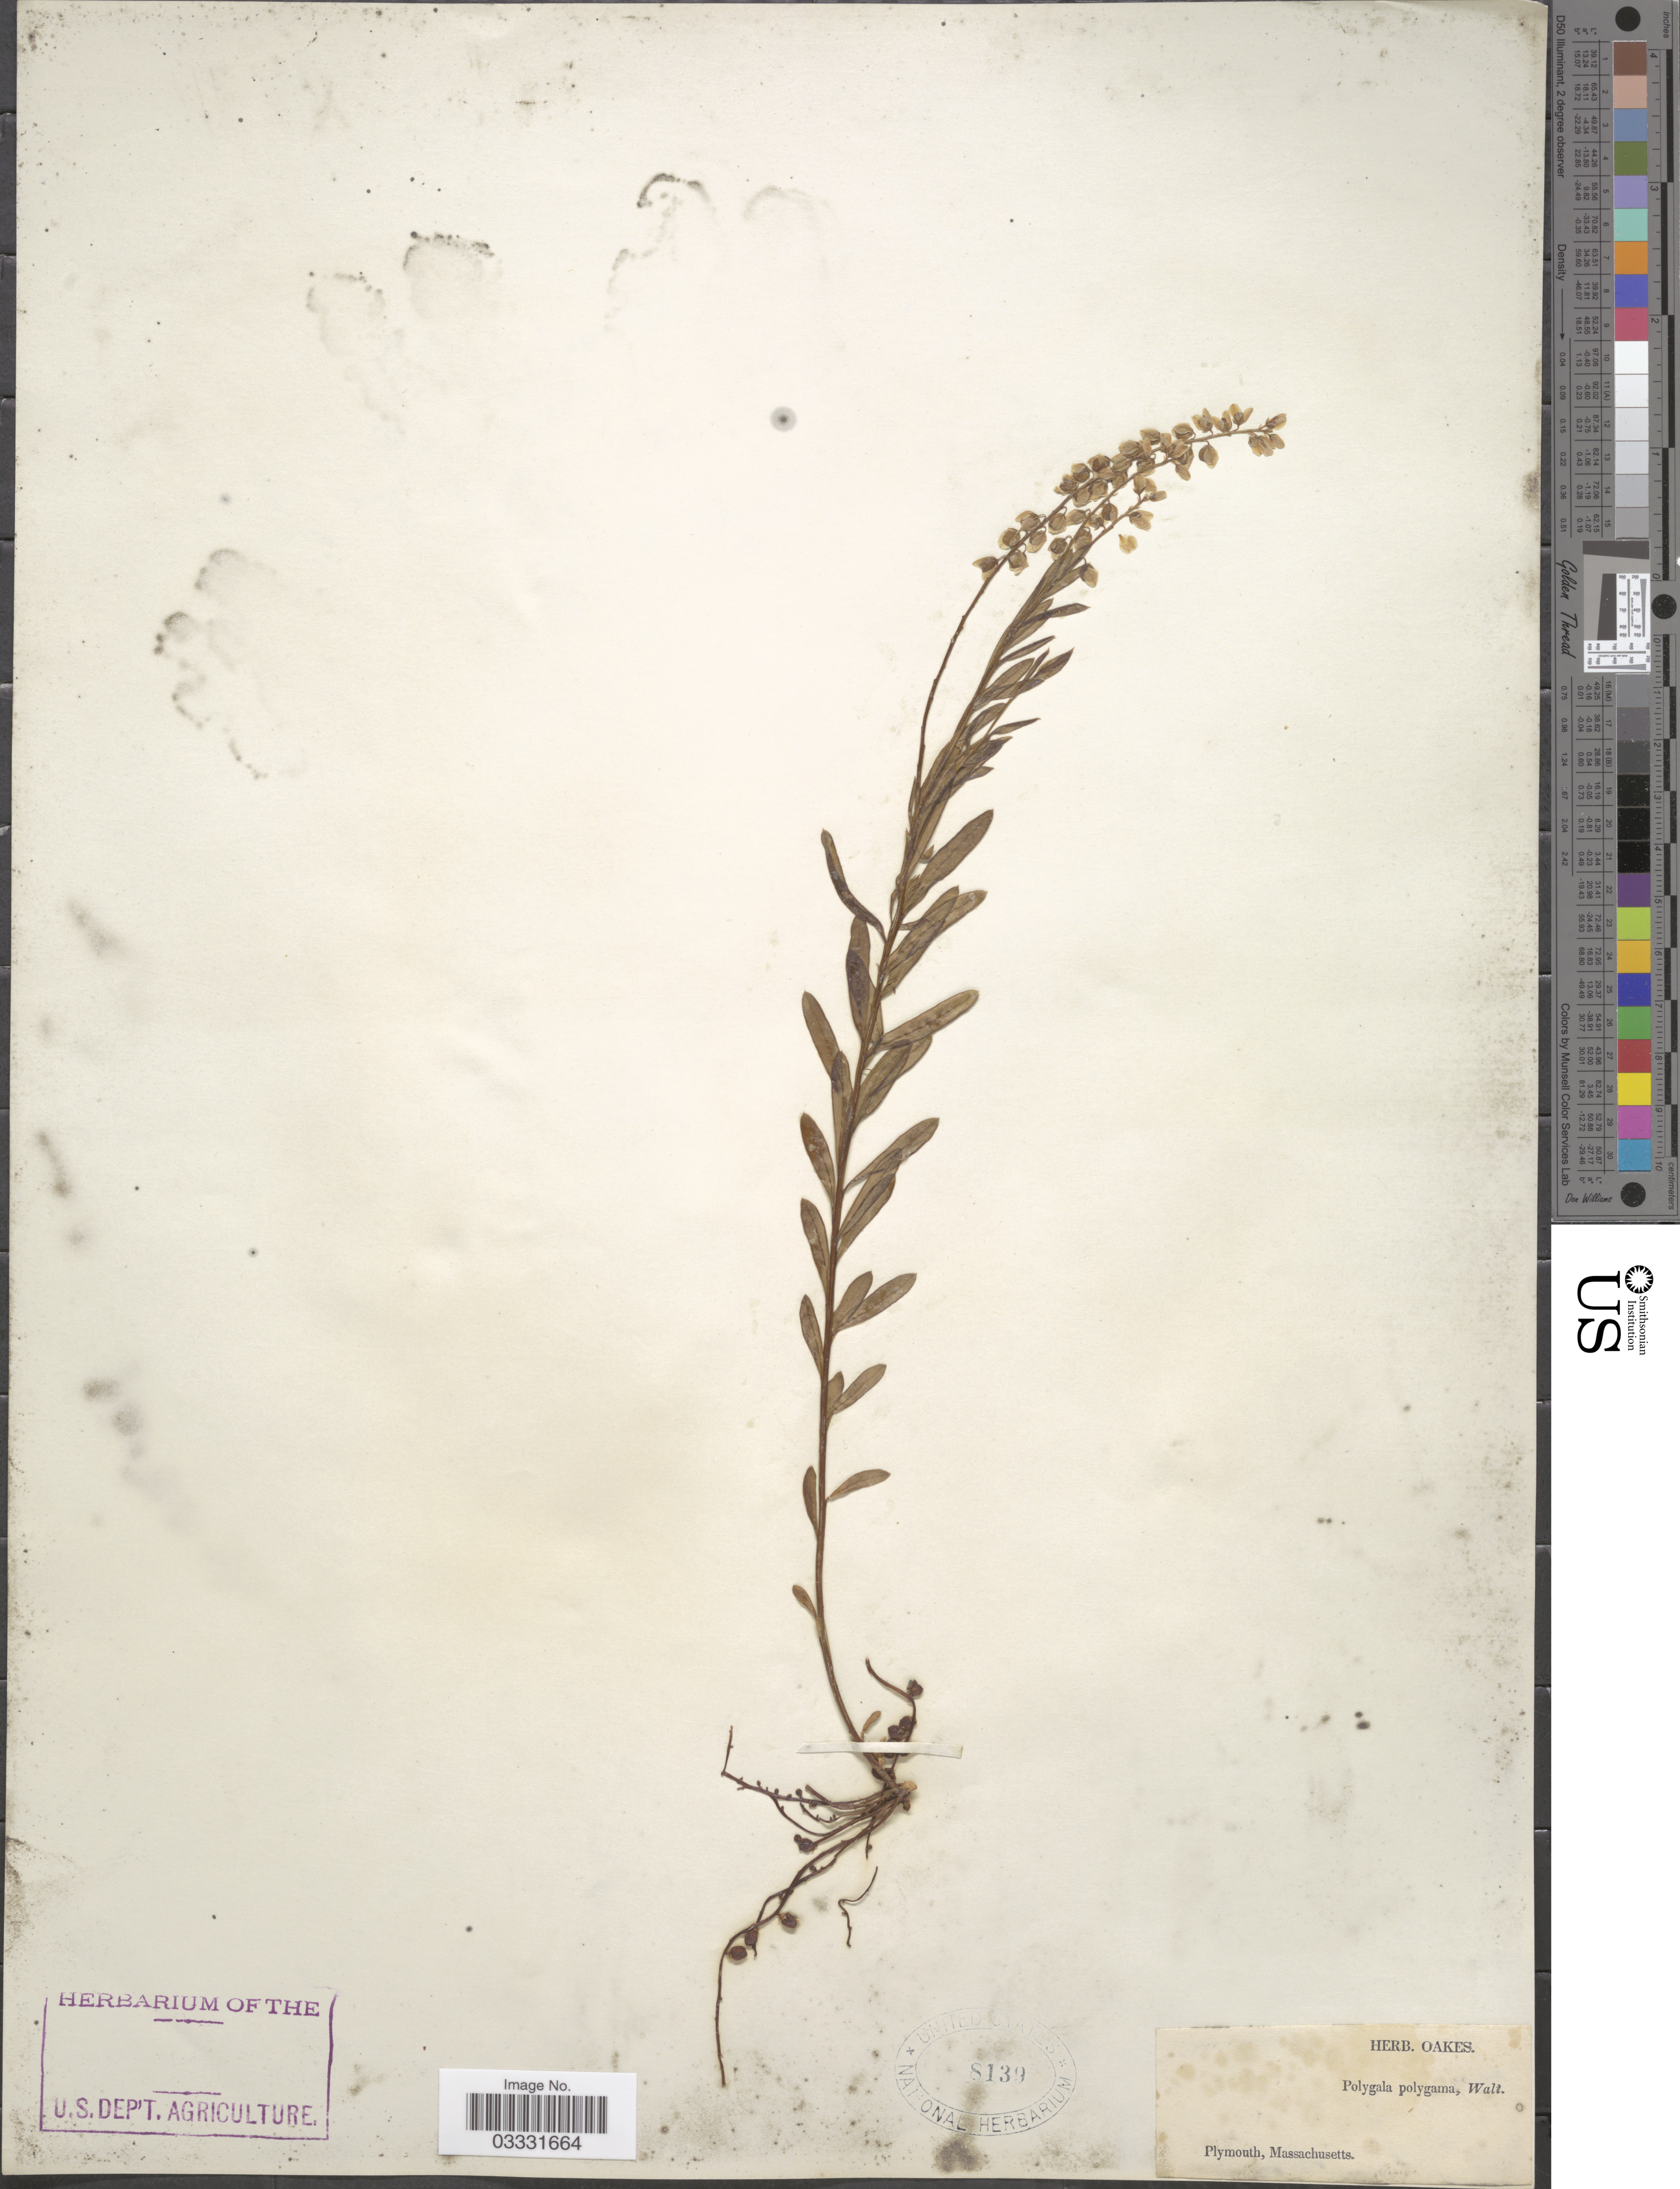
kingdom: Plantae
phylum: Tracheophyta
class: Magnoliopsida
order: Fabales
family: Polygalaceae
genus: Polygala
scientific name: Polygala polygama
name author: Walter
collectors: ex herb. Oakes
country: United States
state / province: Massachusetts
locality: Plymouth.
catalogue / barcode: US 8139